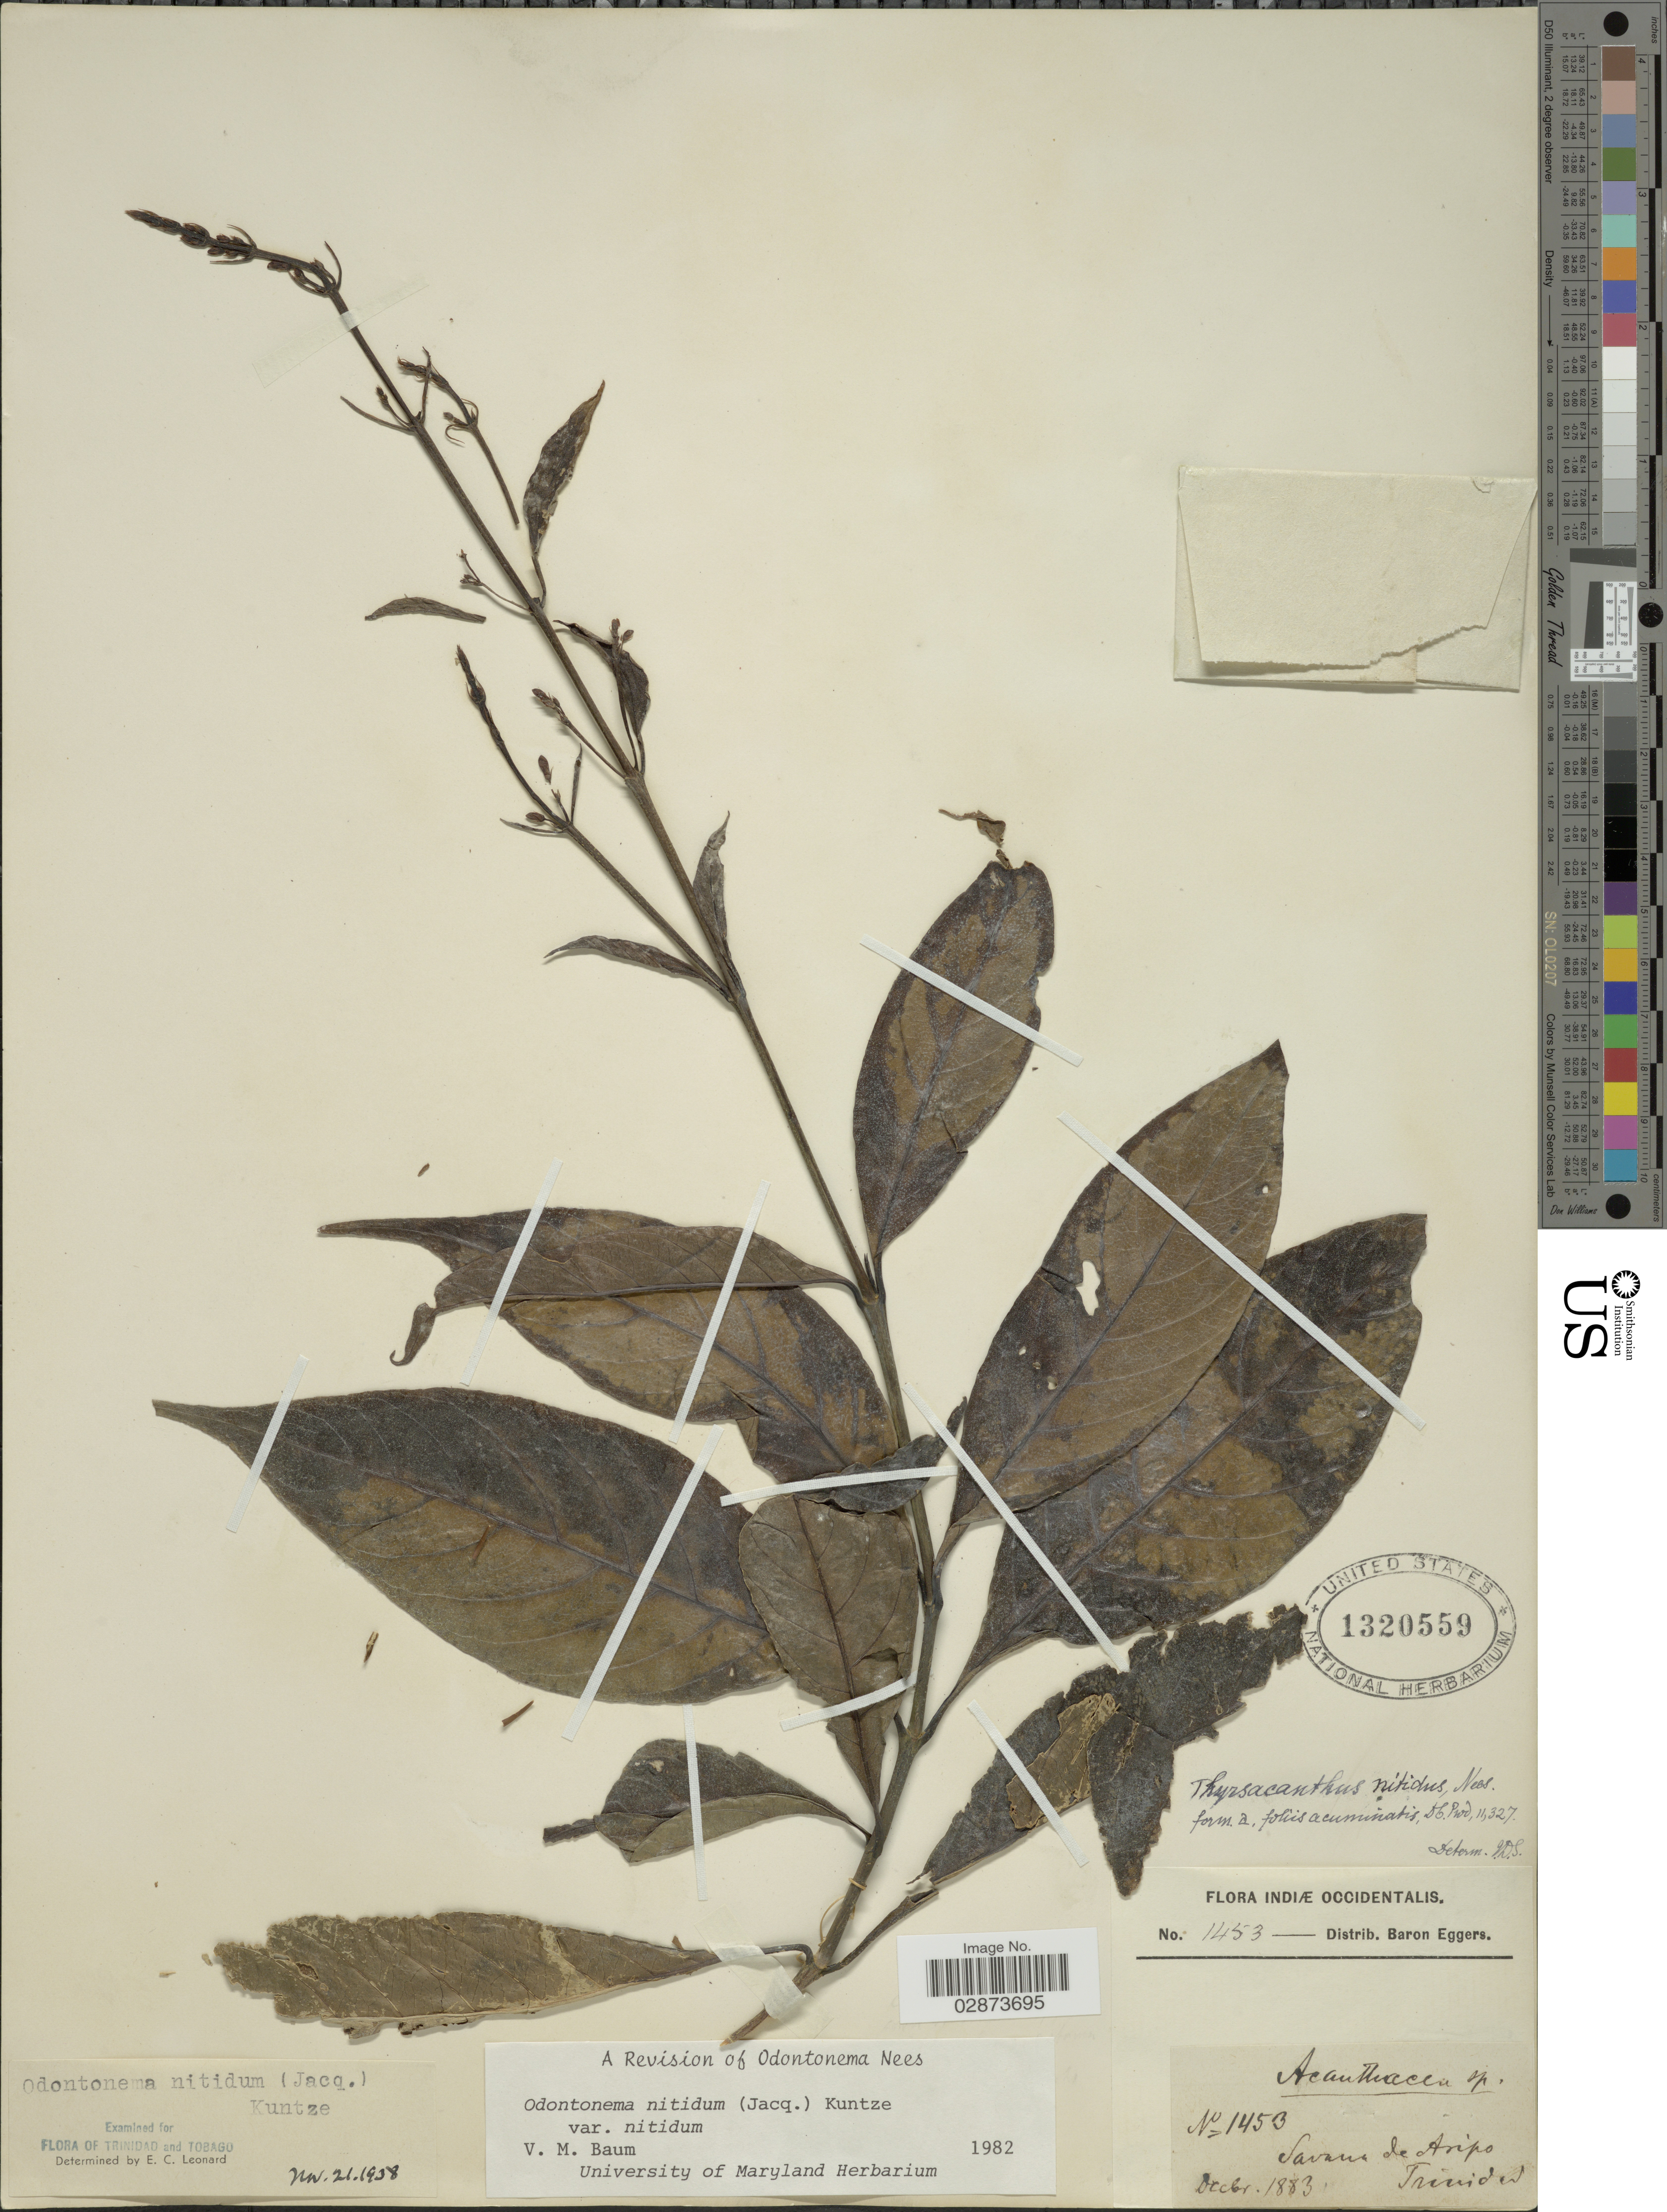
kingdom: Plantae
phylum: Tracheophyta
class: Magnoliopsida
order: Lamiales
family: Acanthaceae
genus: Odontonema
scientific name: Odontonema nitidum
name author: (Jacq.) Kuntze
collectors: H. F. A. von Eggers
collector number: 1453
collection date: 1883-12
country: Trinidad and Tobago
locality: Indiæ Occidentalis. Savana de Aripo, Trinidad.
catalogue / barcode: US 1320559